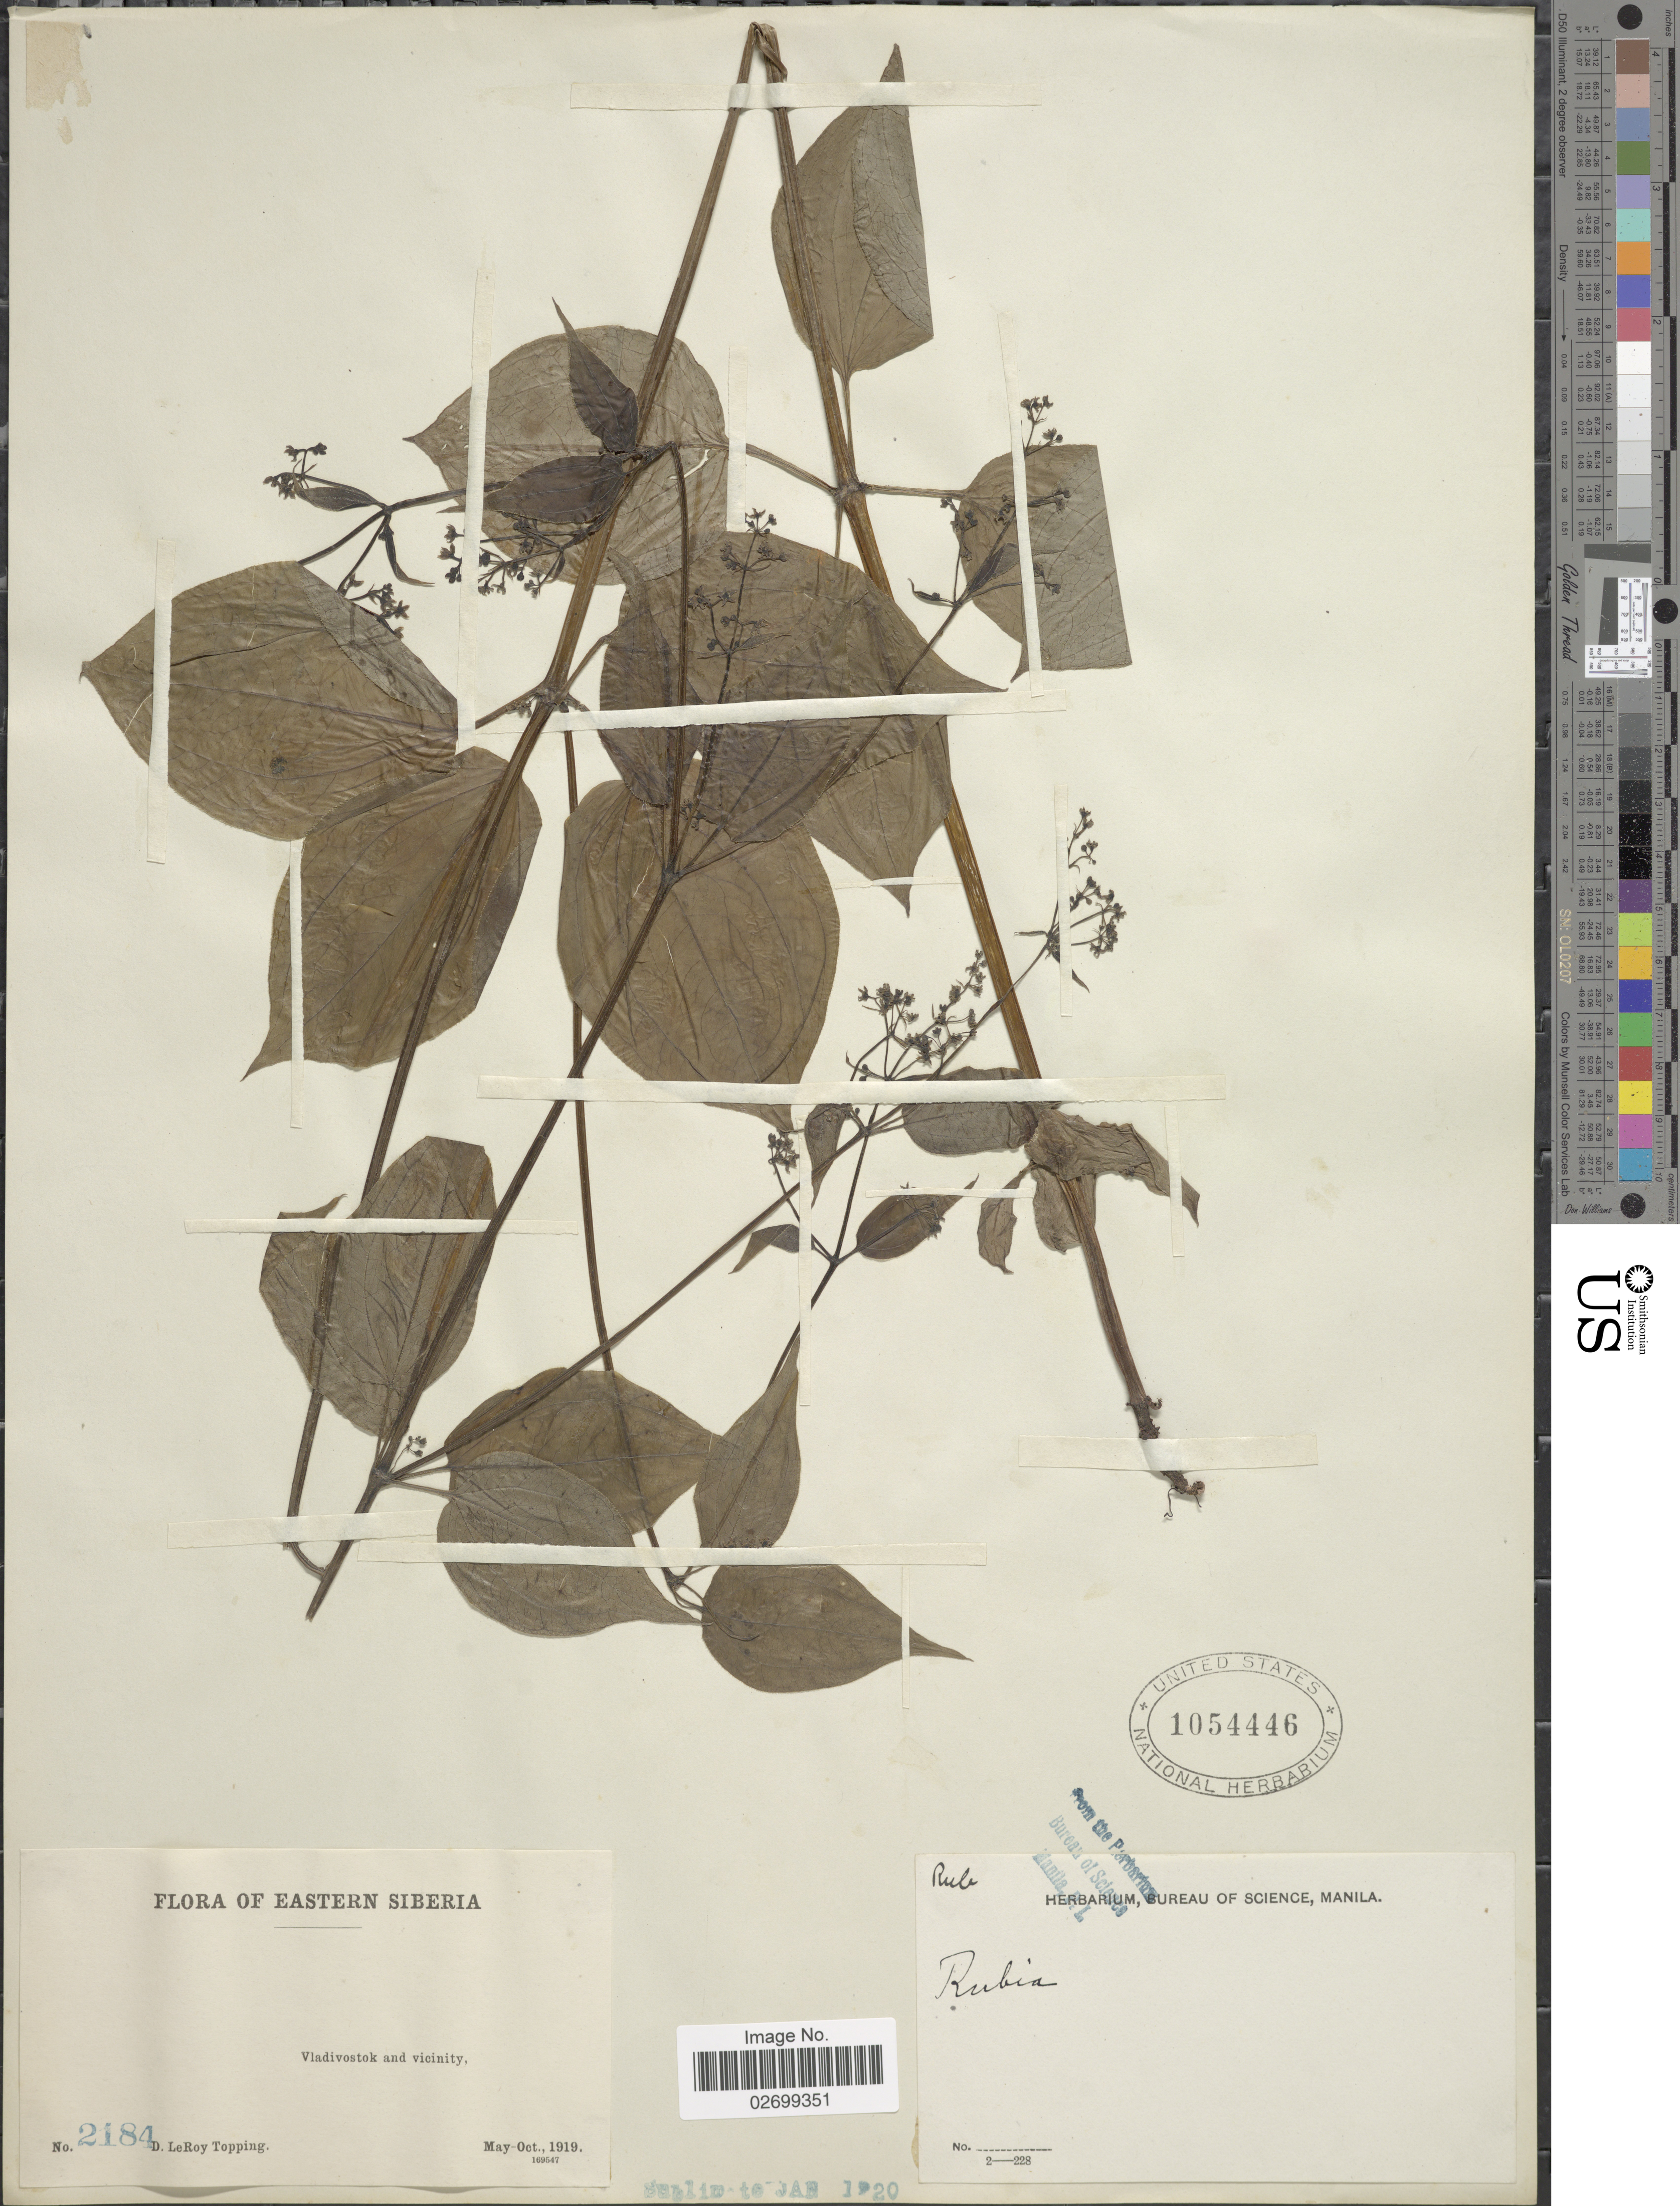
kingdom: Plantae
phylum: Tracheophyta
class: Magnoliopsida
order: Gentianales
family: Rubiaceae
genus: Rubia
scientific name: Rubia chinensis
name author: Regel & Maack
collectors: D. L. Topping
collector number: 2184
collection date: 1919-05/1919-10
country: Russian Federation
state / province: Primorsky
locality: Eastern Siberia, Vladivostok and vicinity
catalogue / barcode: US 1054446